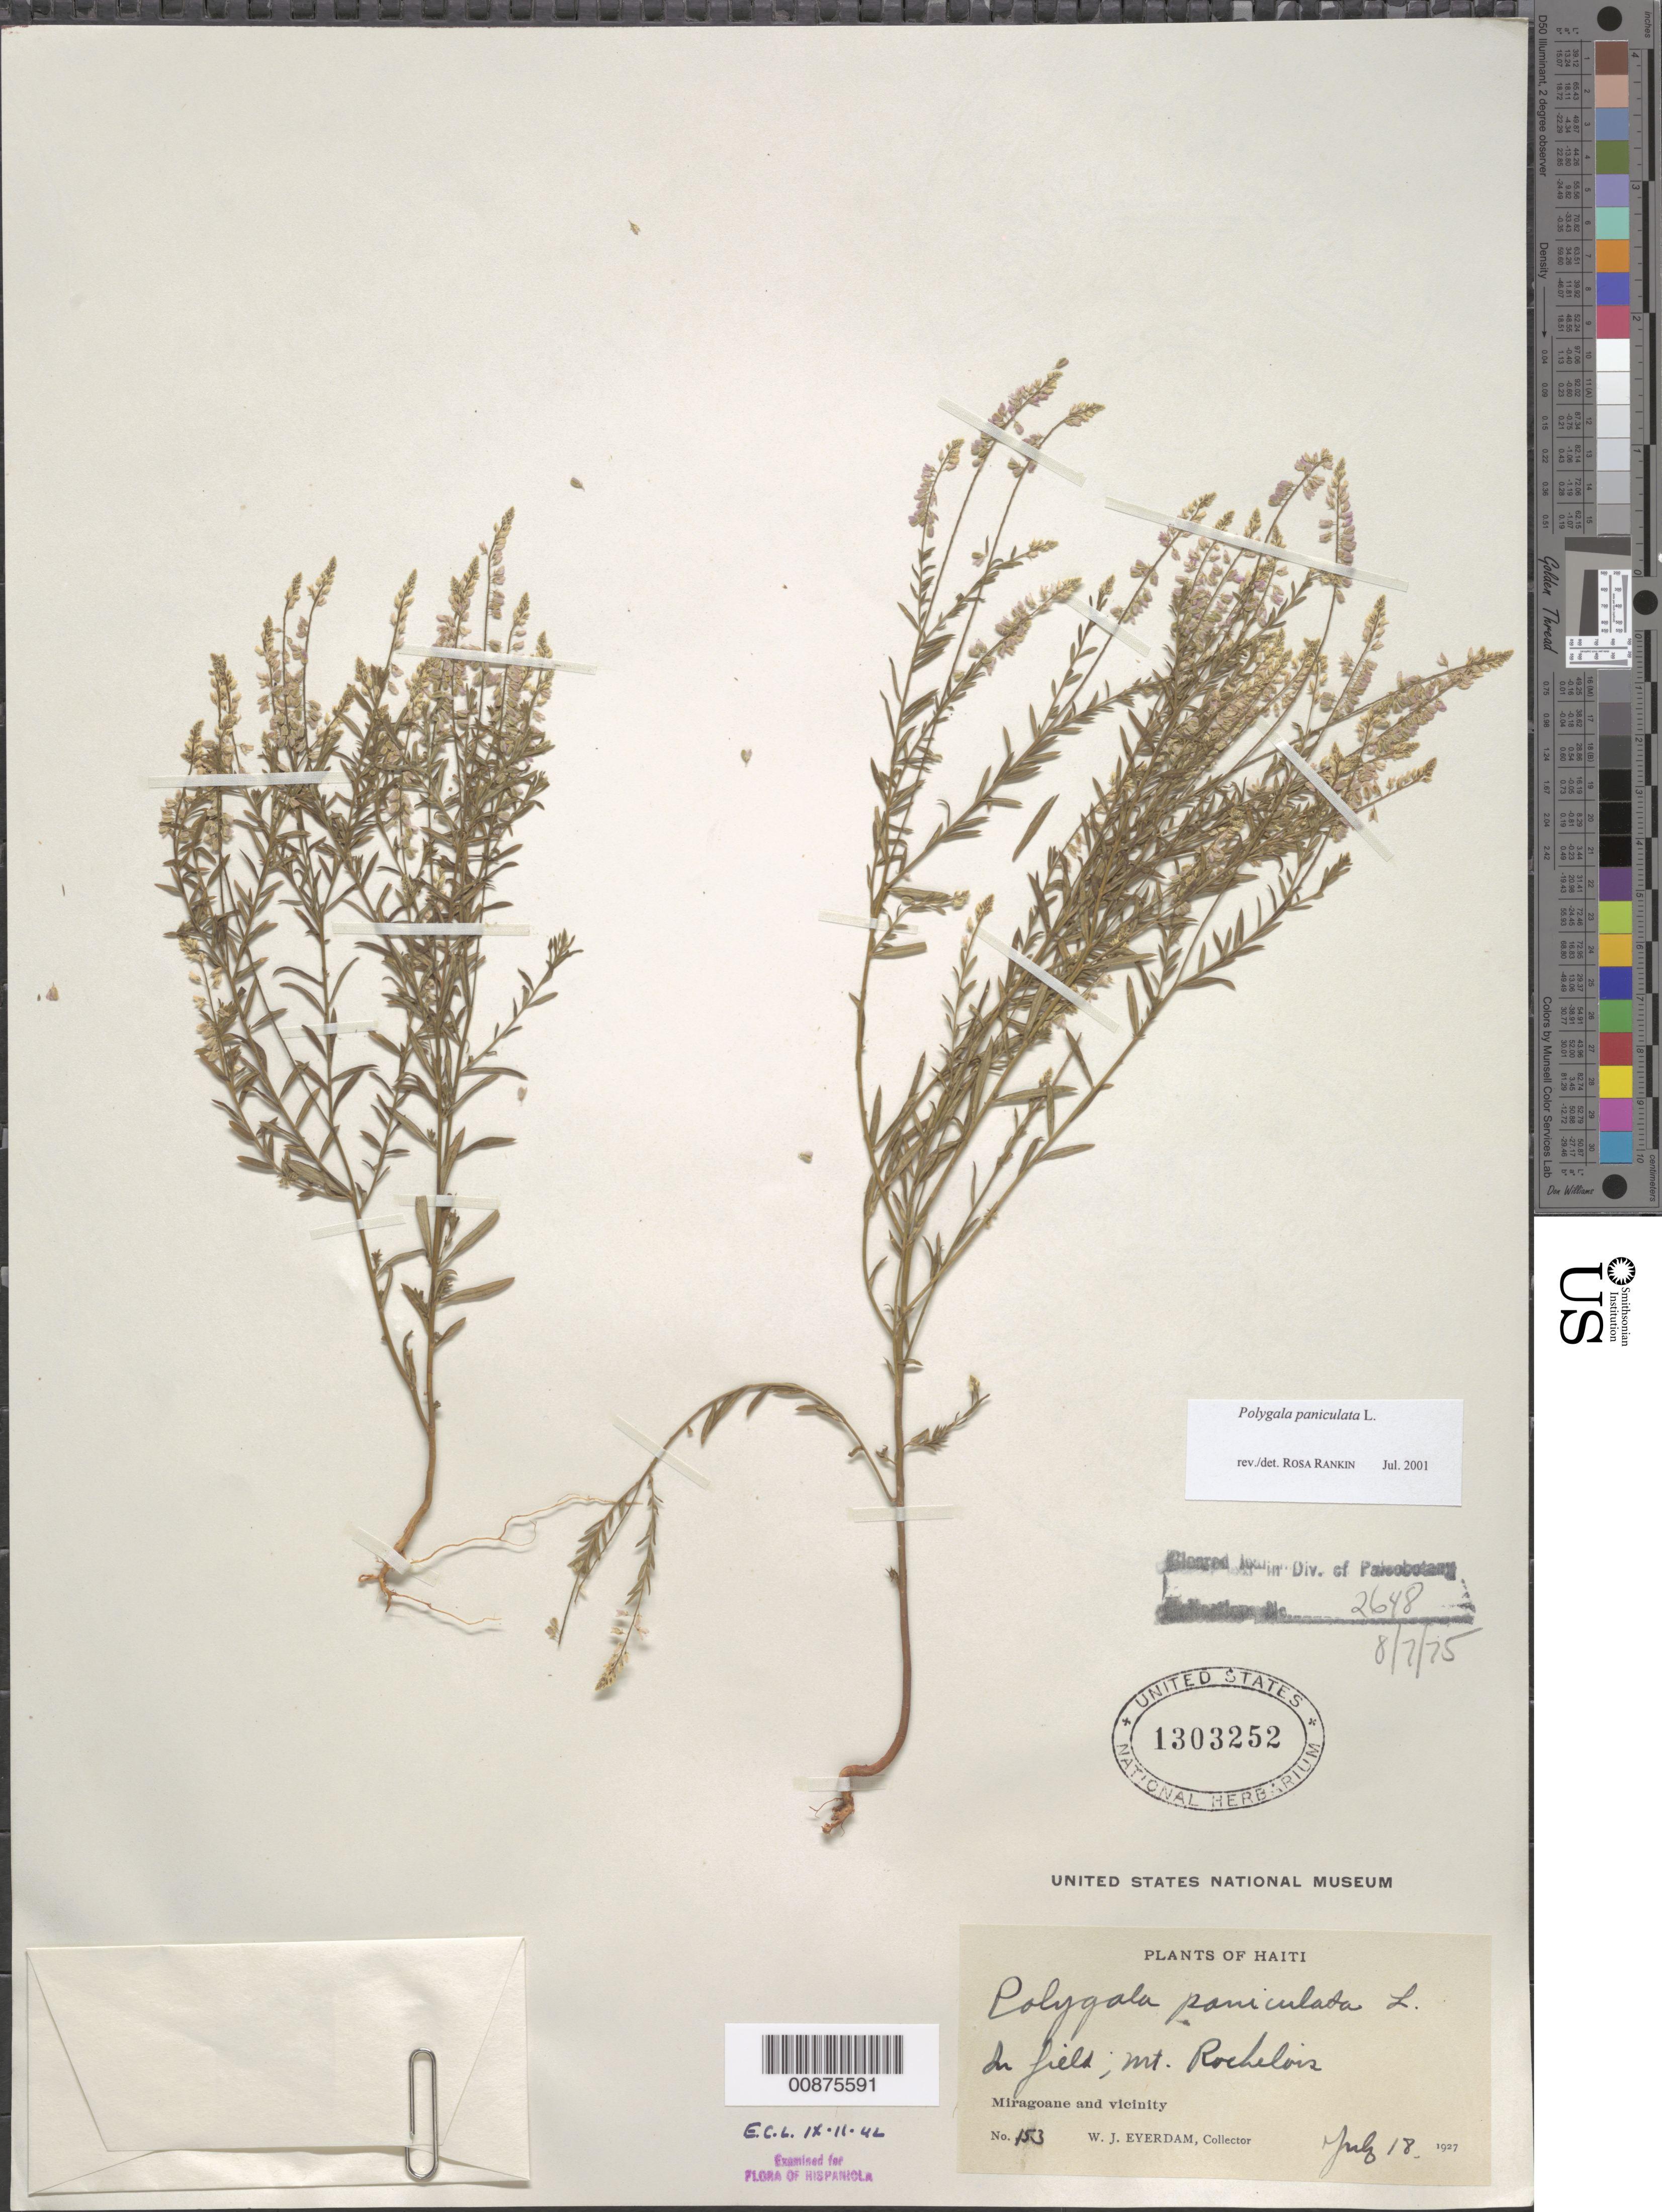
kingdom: Plantae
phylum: Tracheophyta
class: Magnoliopsida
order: Fabales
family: Polygalaceae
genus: Polygala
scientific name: Polygala paniculata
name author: L.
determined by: Rankin Rodriguez, Rosa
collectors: W. Everdam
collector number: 153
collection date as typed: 18 Jul 1927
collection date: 1927-07-18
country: Haiti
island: Hispaniola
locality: Miragoane and vicinity, Mt. Rochelois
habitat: In fields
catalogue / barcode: US 1303252